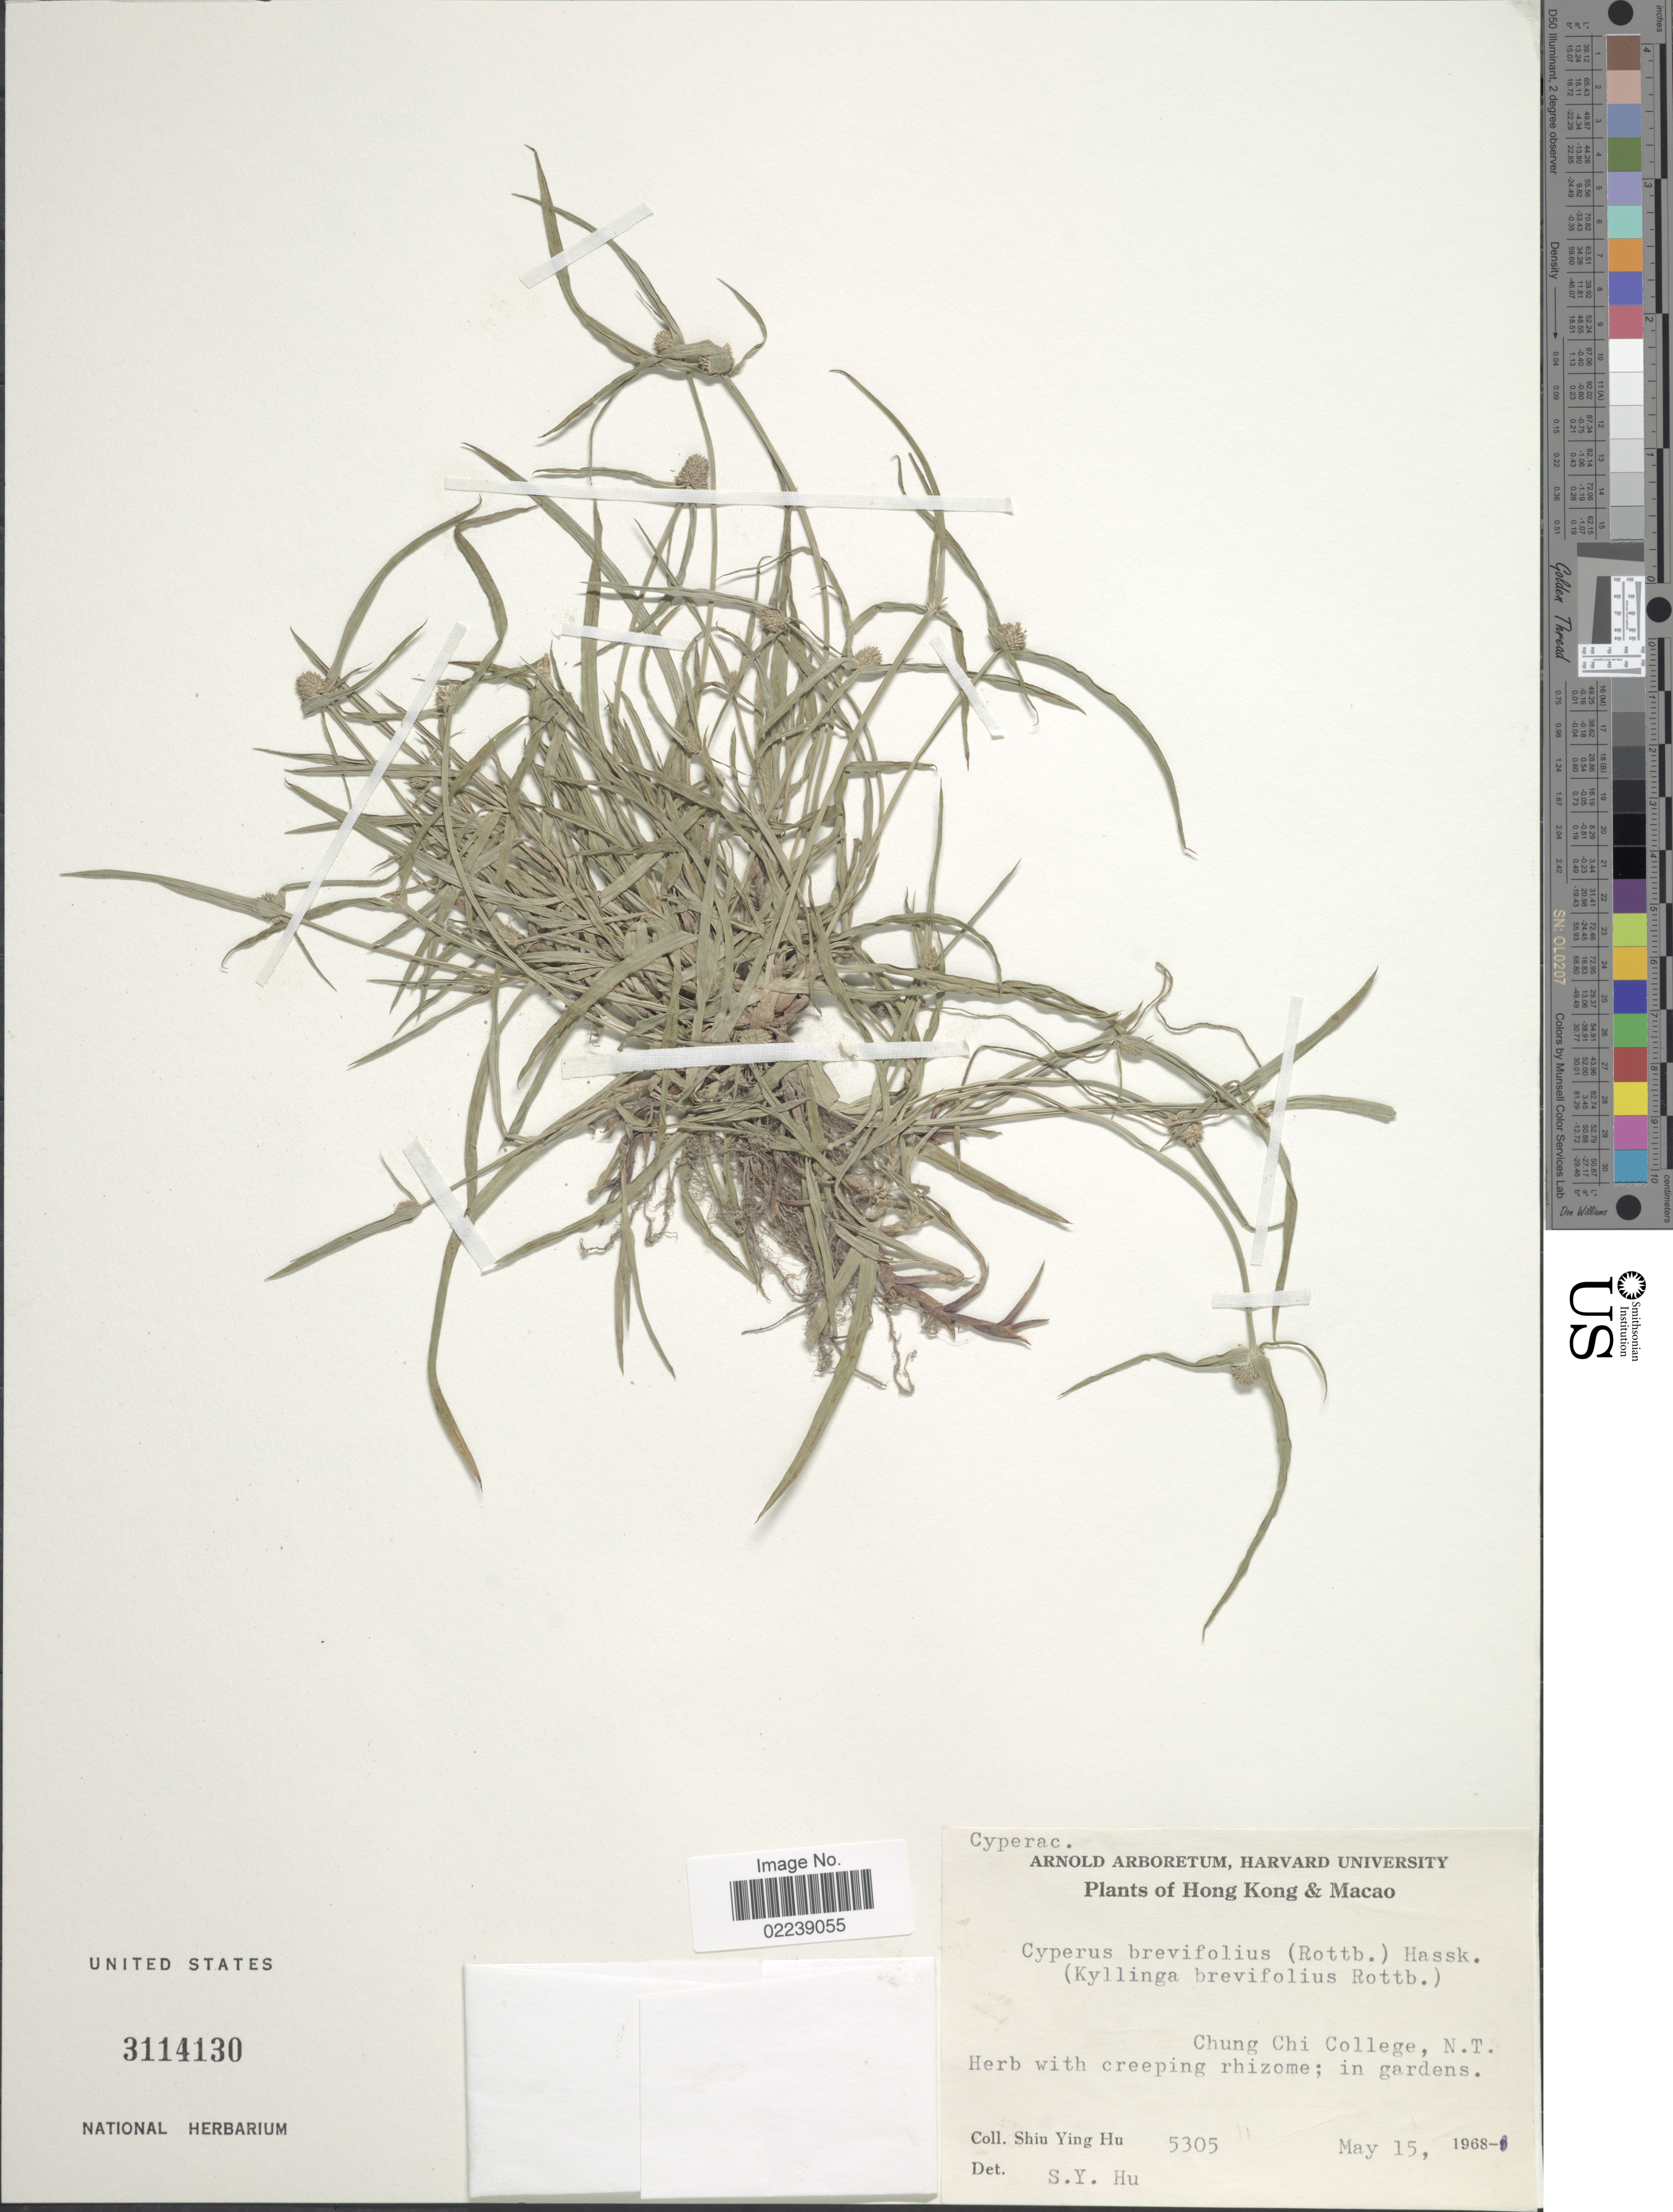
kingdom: Plantae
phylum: Tracheophyta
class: Liliopsida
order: Poales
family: Cyperaceae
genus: Cyperus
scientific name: Cyperus brevifolius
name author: (Rottb.) Hassk.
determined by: Strong, M. T., (US), Smithsonian Institution - National Museum of Natural History (UNITED STATES)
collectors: S. Y. Hu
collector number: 5305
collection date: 1968-05-15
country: China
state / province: Hong Kong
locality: Macao, Chung Chi College, N.T.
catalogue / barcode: US 3114130